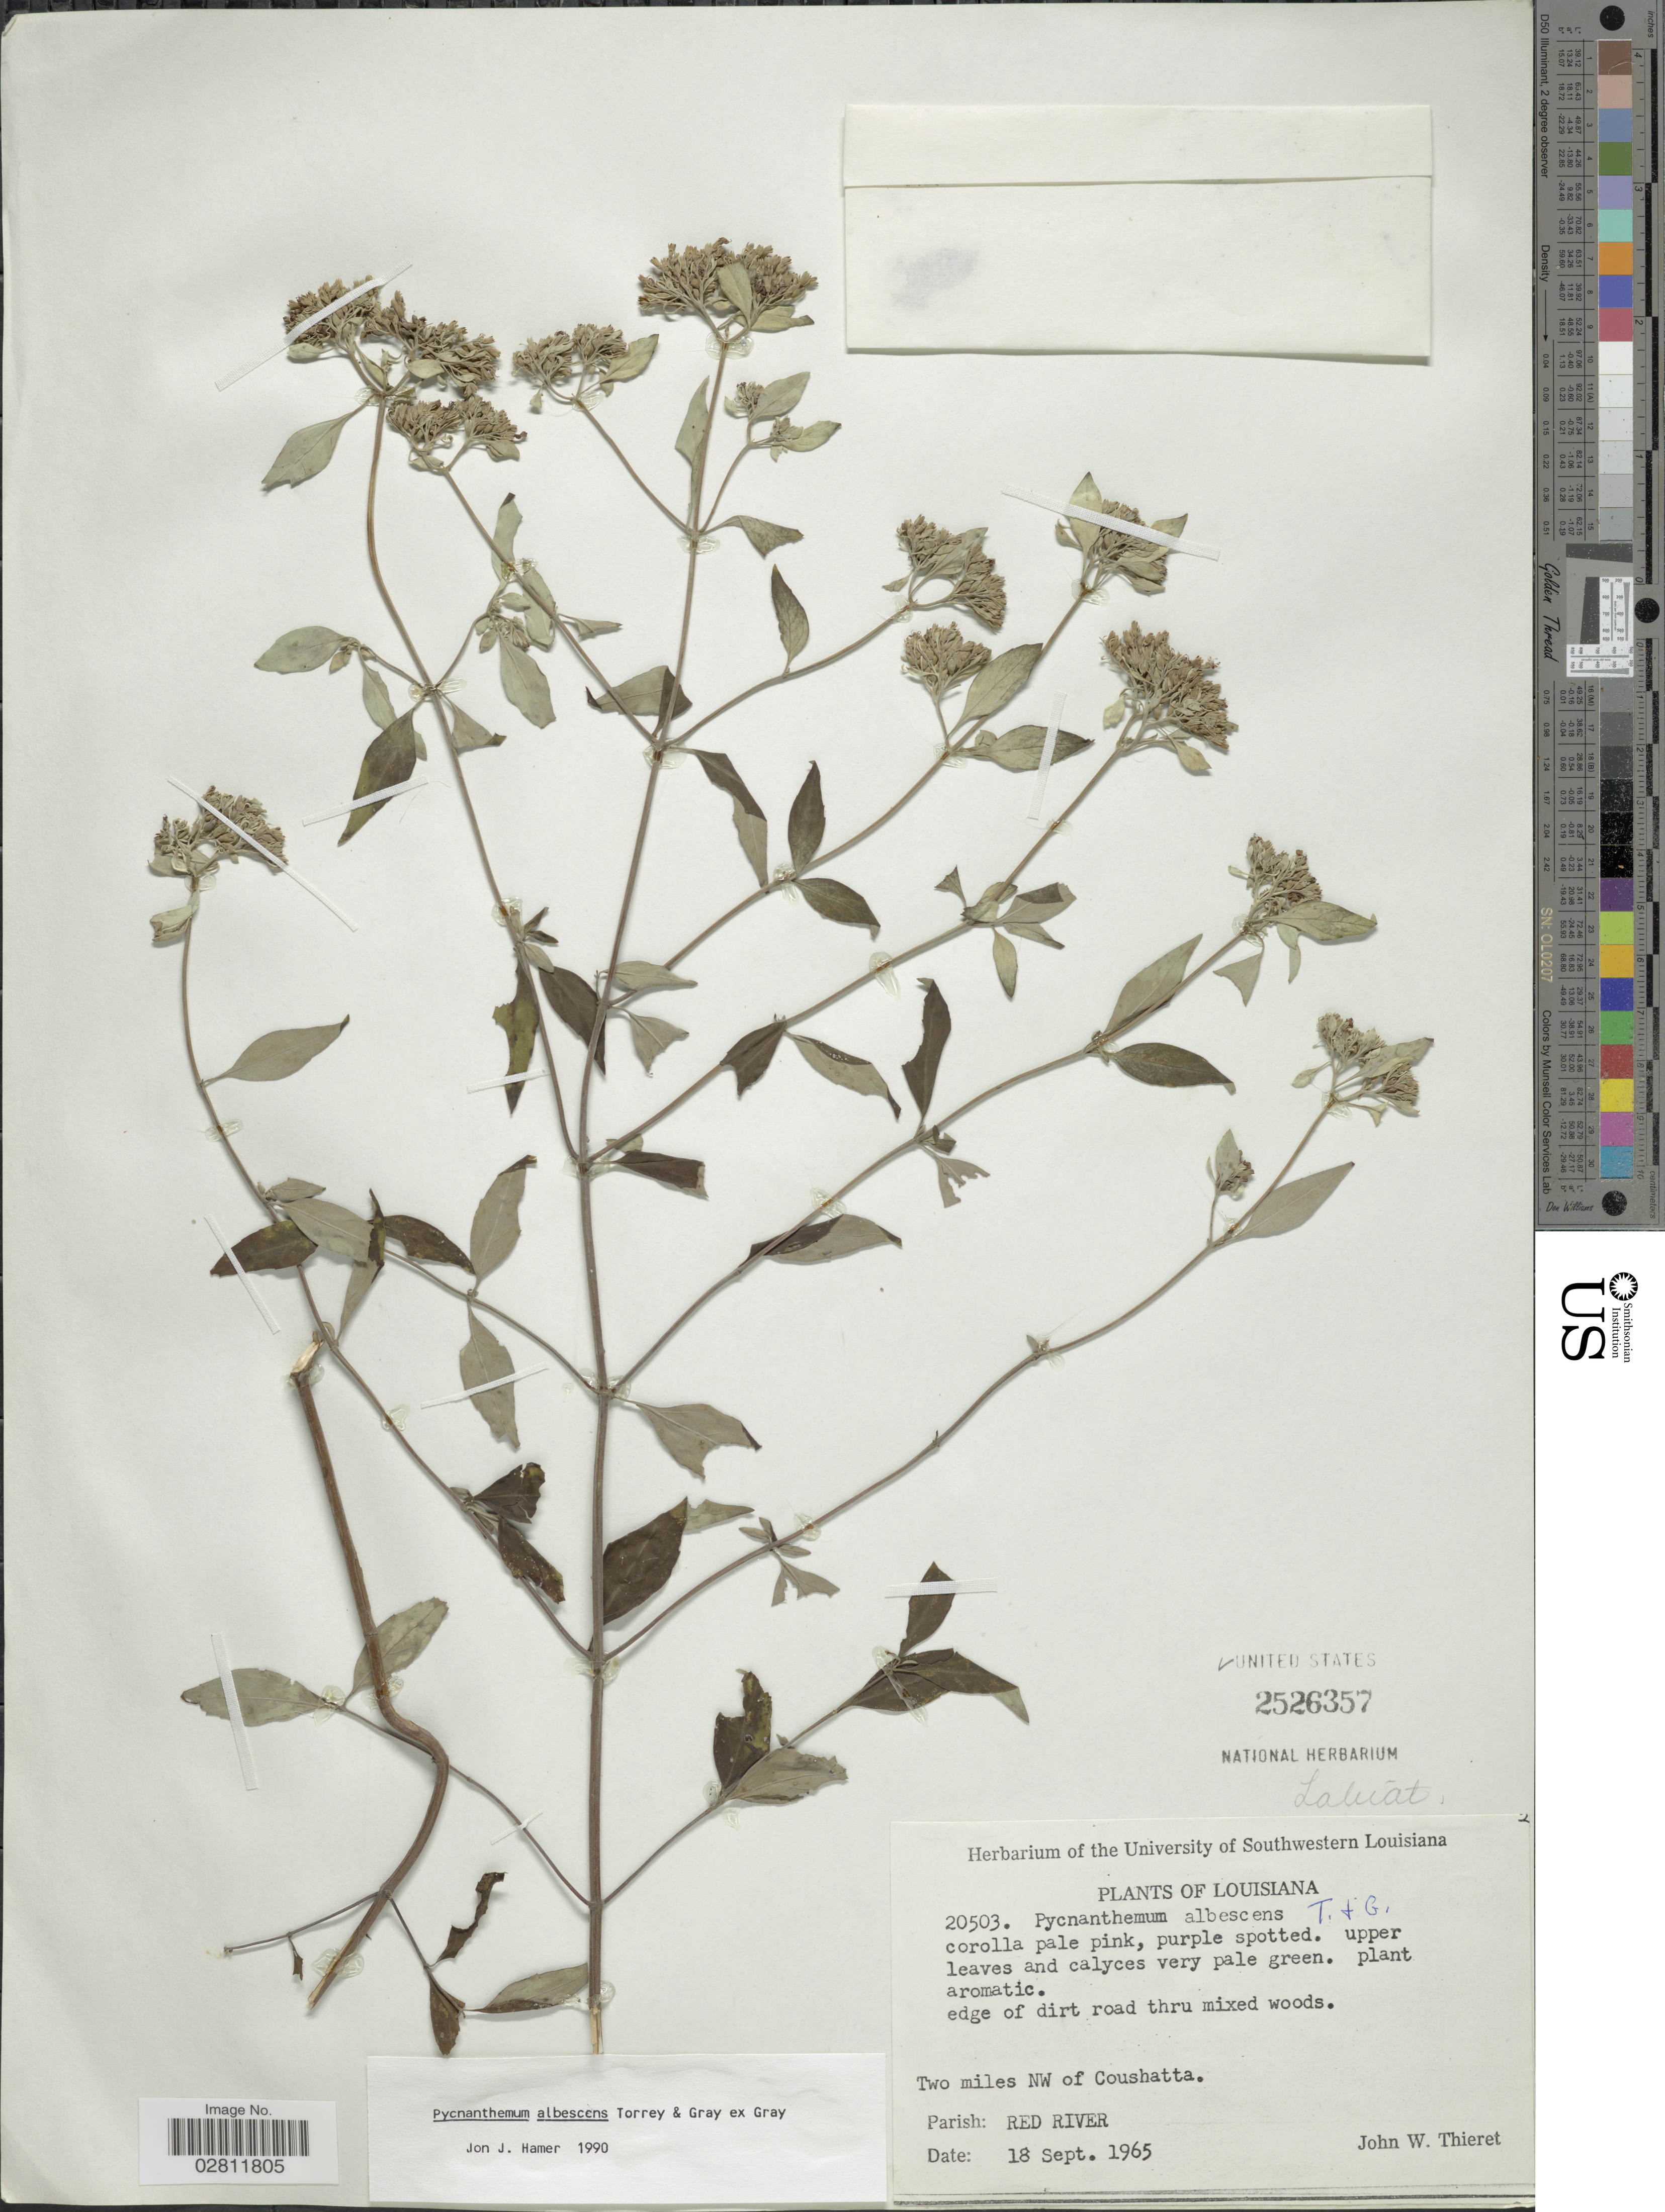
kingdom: Plantae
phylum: Tracheophyta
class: Magnoliopsida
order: Lamiales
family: Lamiaceae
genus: Pycnanthemum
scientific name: Pycnanthemum albescens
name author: Torr. & A. Gray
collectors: J. W. Thieret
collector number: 20503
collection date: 1965-09-18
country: United States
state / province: Louisiana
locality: Two miles NW of Coushatta. Parish: Red River.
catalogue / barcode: US 2526357